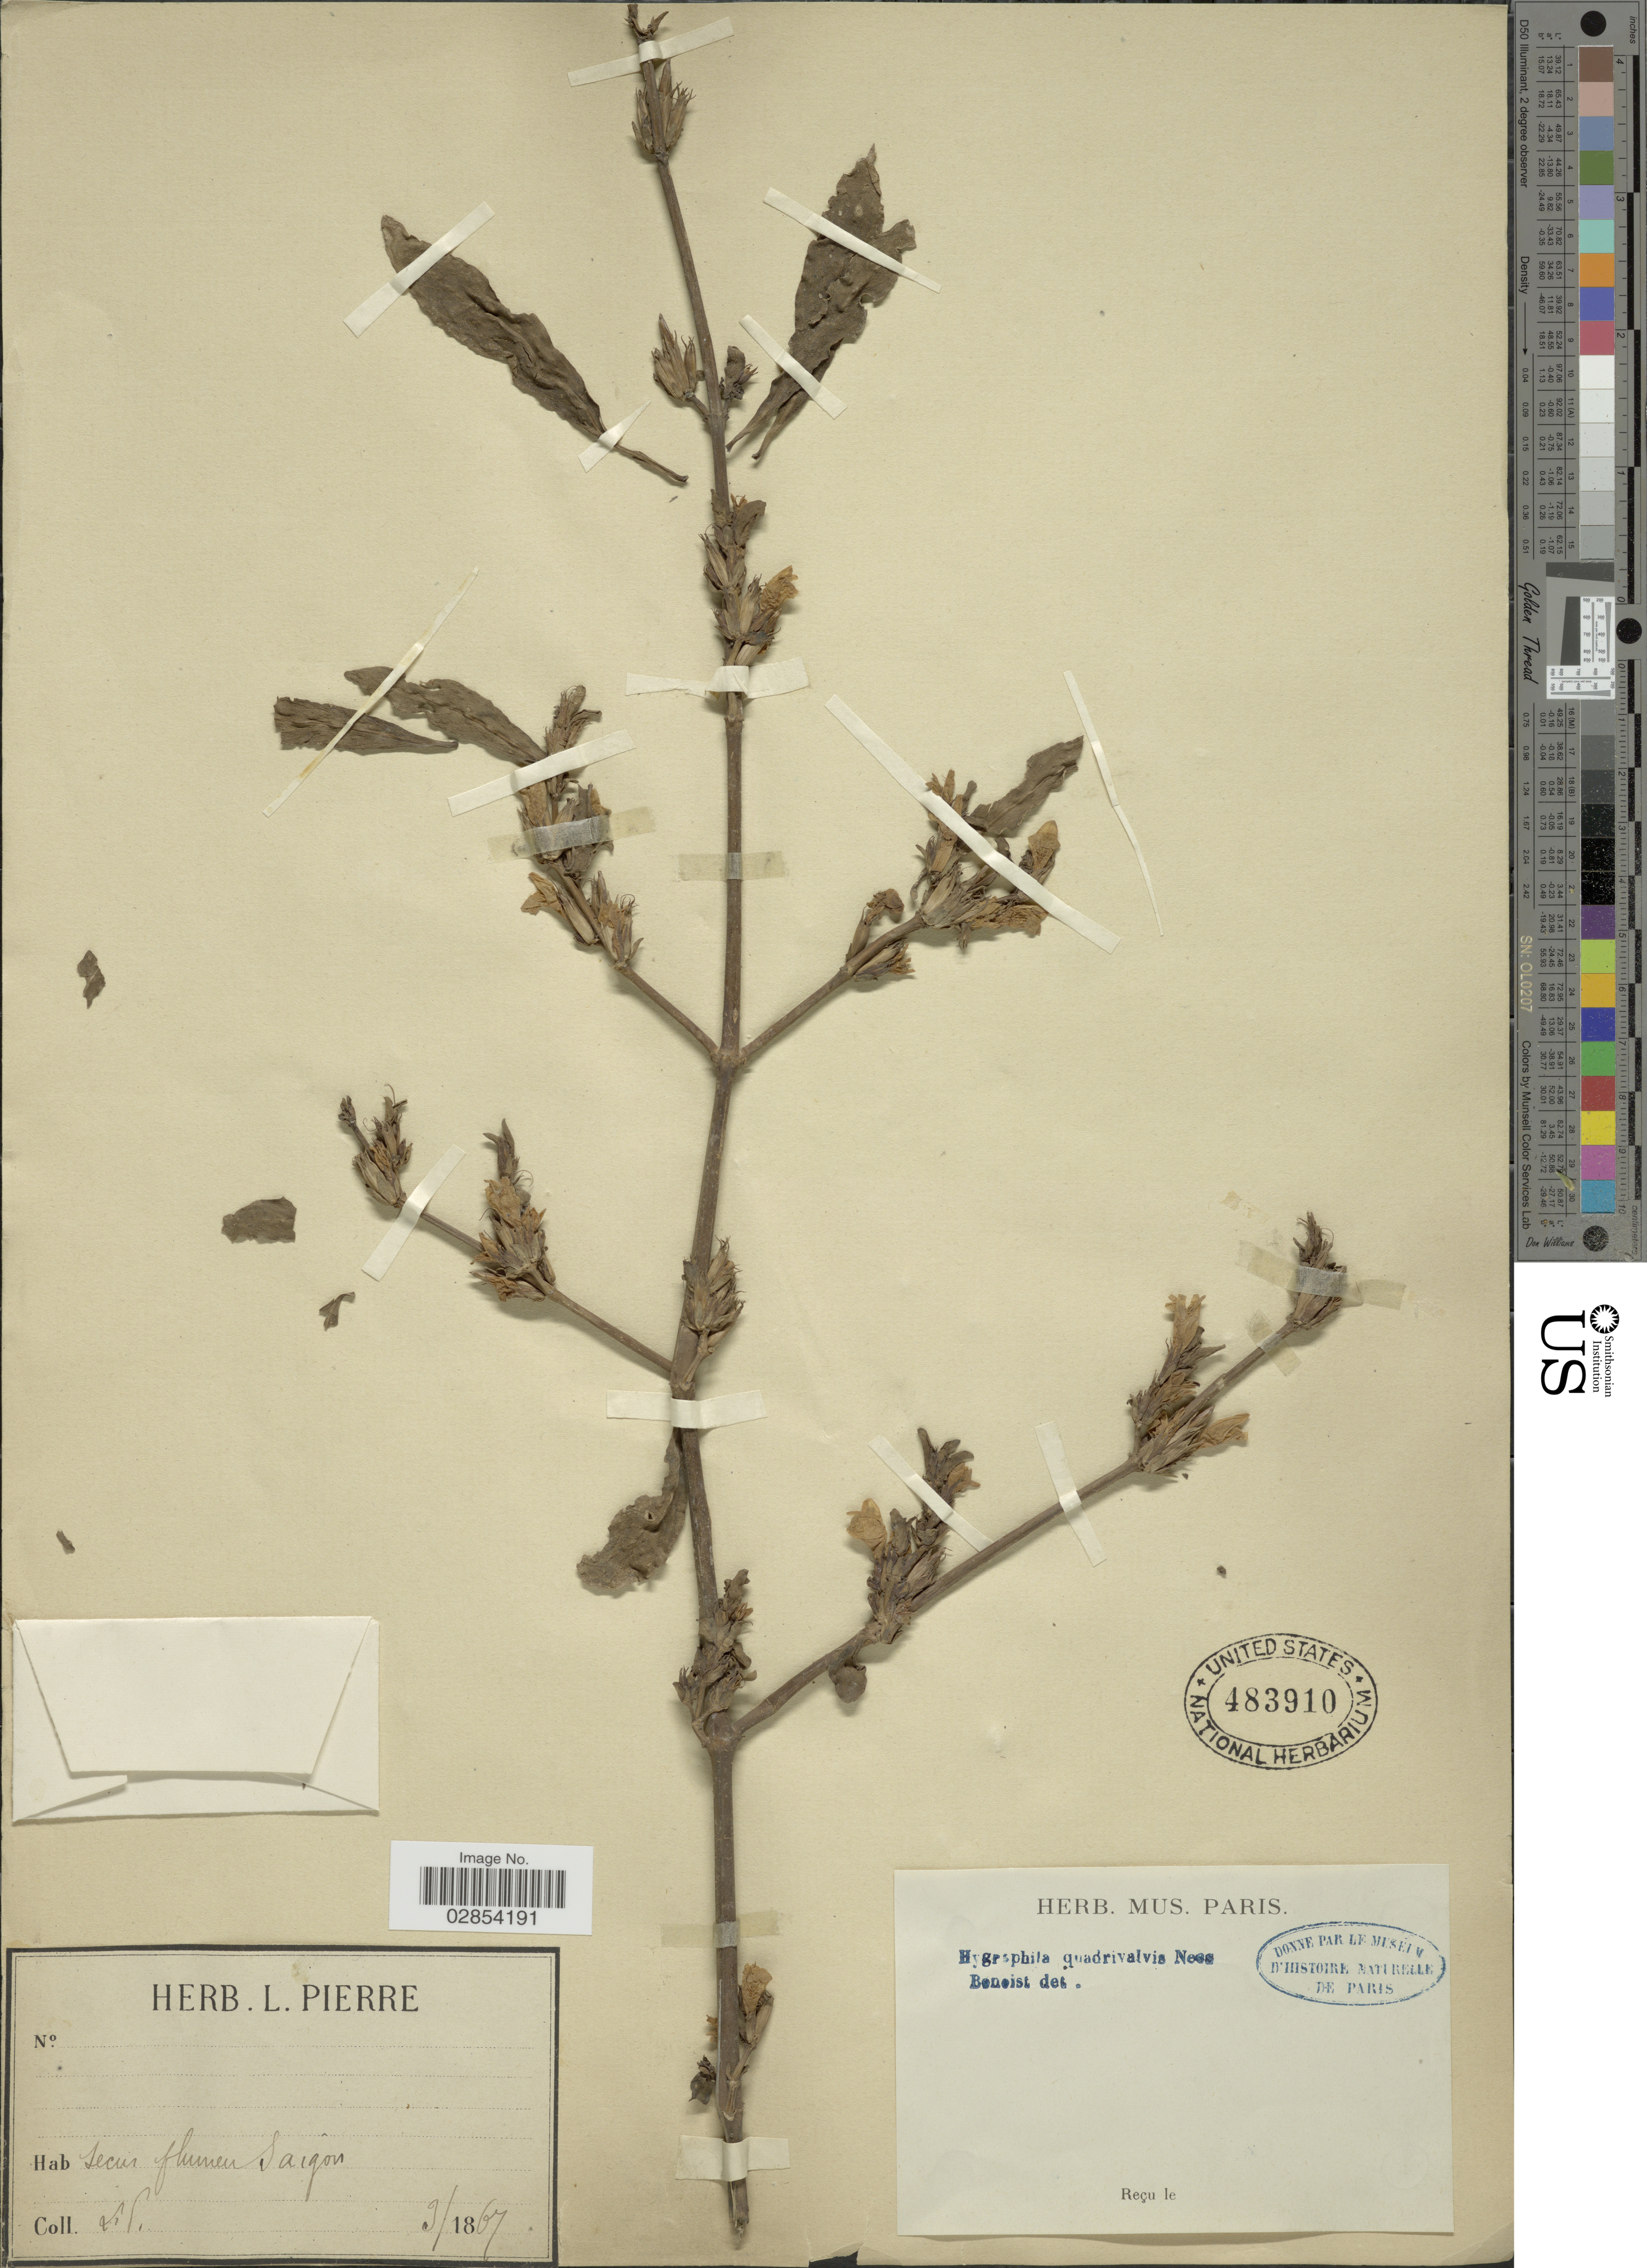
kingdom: Plantae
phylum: Tracheophyta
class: Magnoliopsida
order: Lamiales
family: Acanthaceae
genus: Hygrophila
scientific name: Hygrophila erecta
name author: (Burm. f.) Hochr.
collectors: L. Pierre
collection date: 1867-03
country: Vietnam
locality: secur flumen Saigon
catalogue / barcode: US 483910